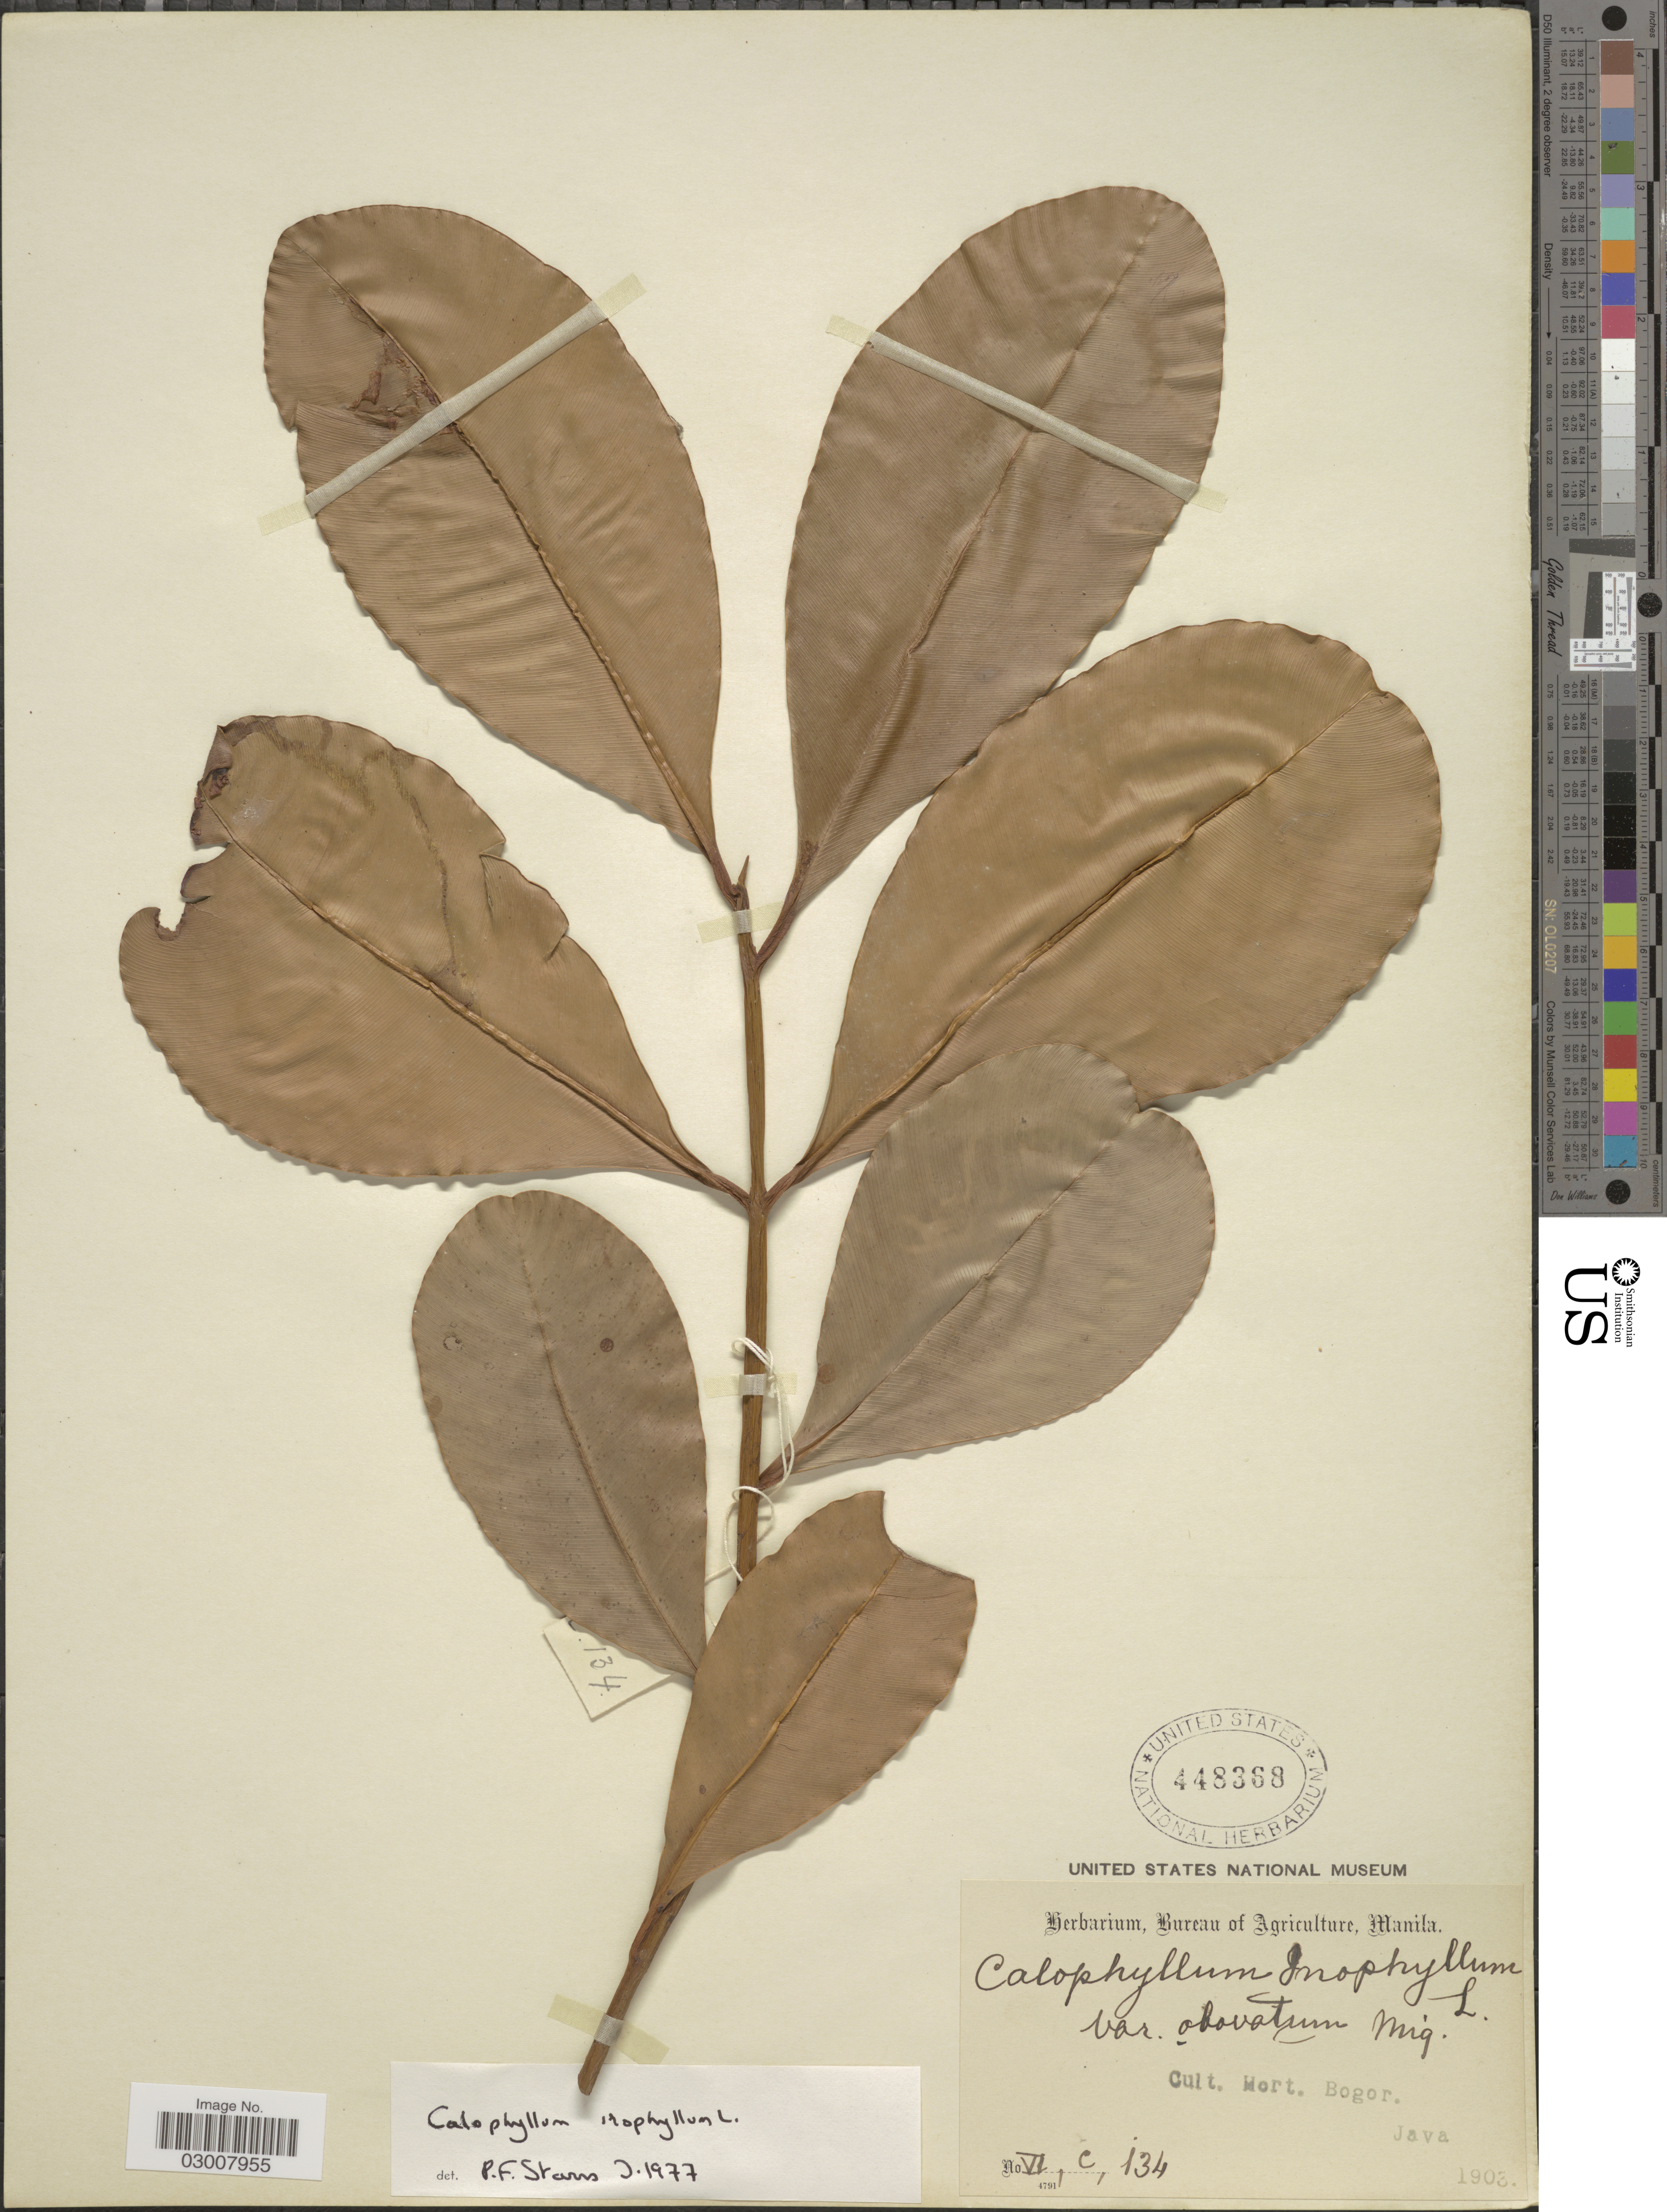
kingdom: Plantae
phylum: Tracheophyta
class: Magnoliopsida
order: Malpighiales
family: Calophyllaceae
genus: Calophyllum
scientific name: Calophyllum inophyllum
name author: L.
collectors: Ex herb. Bureau of Agriculture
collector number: VI, C, 134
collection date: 1903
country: Indonesia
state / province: Java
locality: Cult. Hort. Bogor.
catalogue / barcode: US 448368